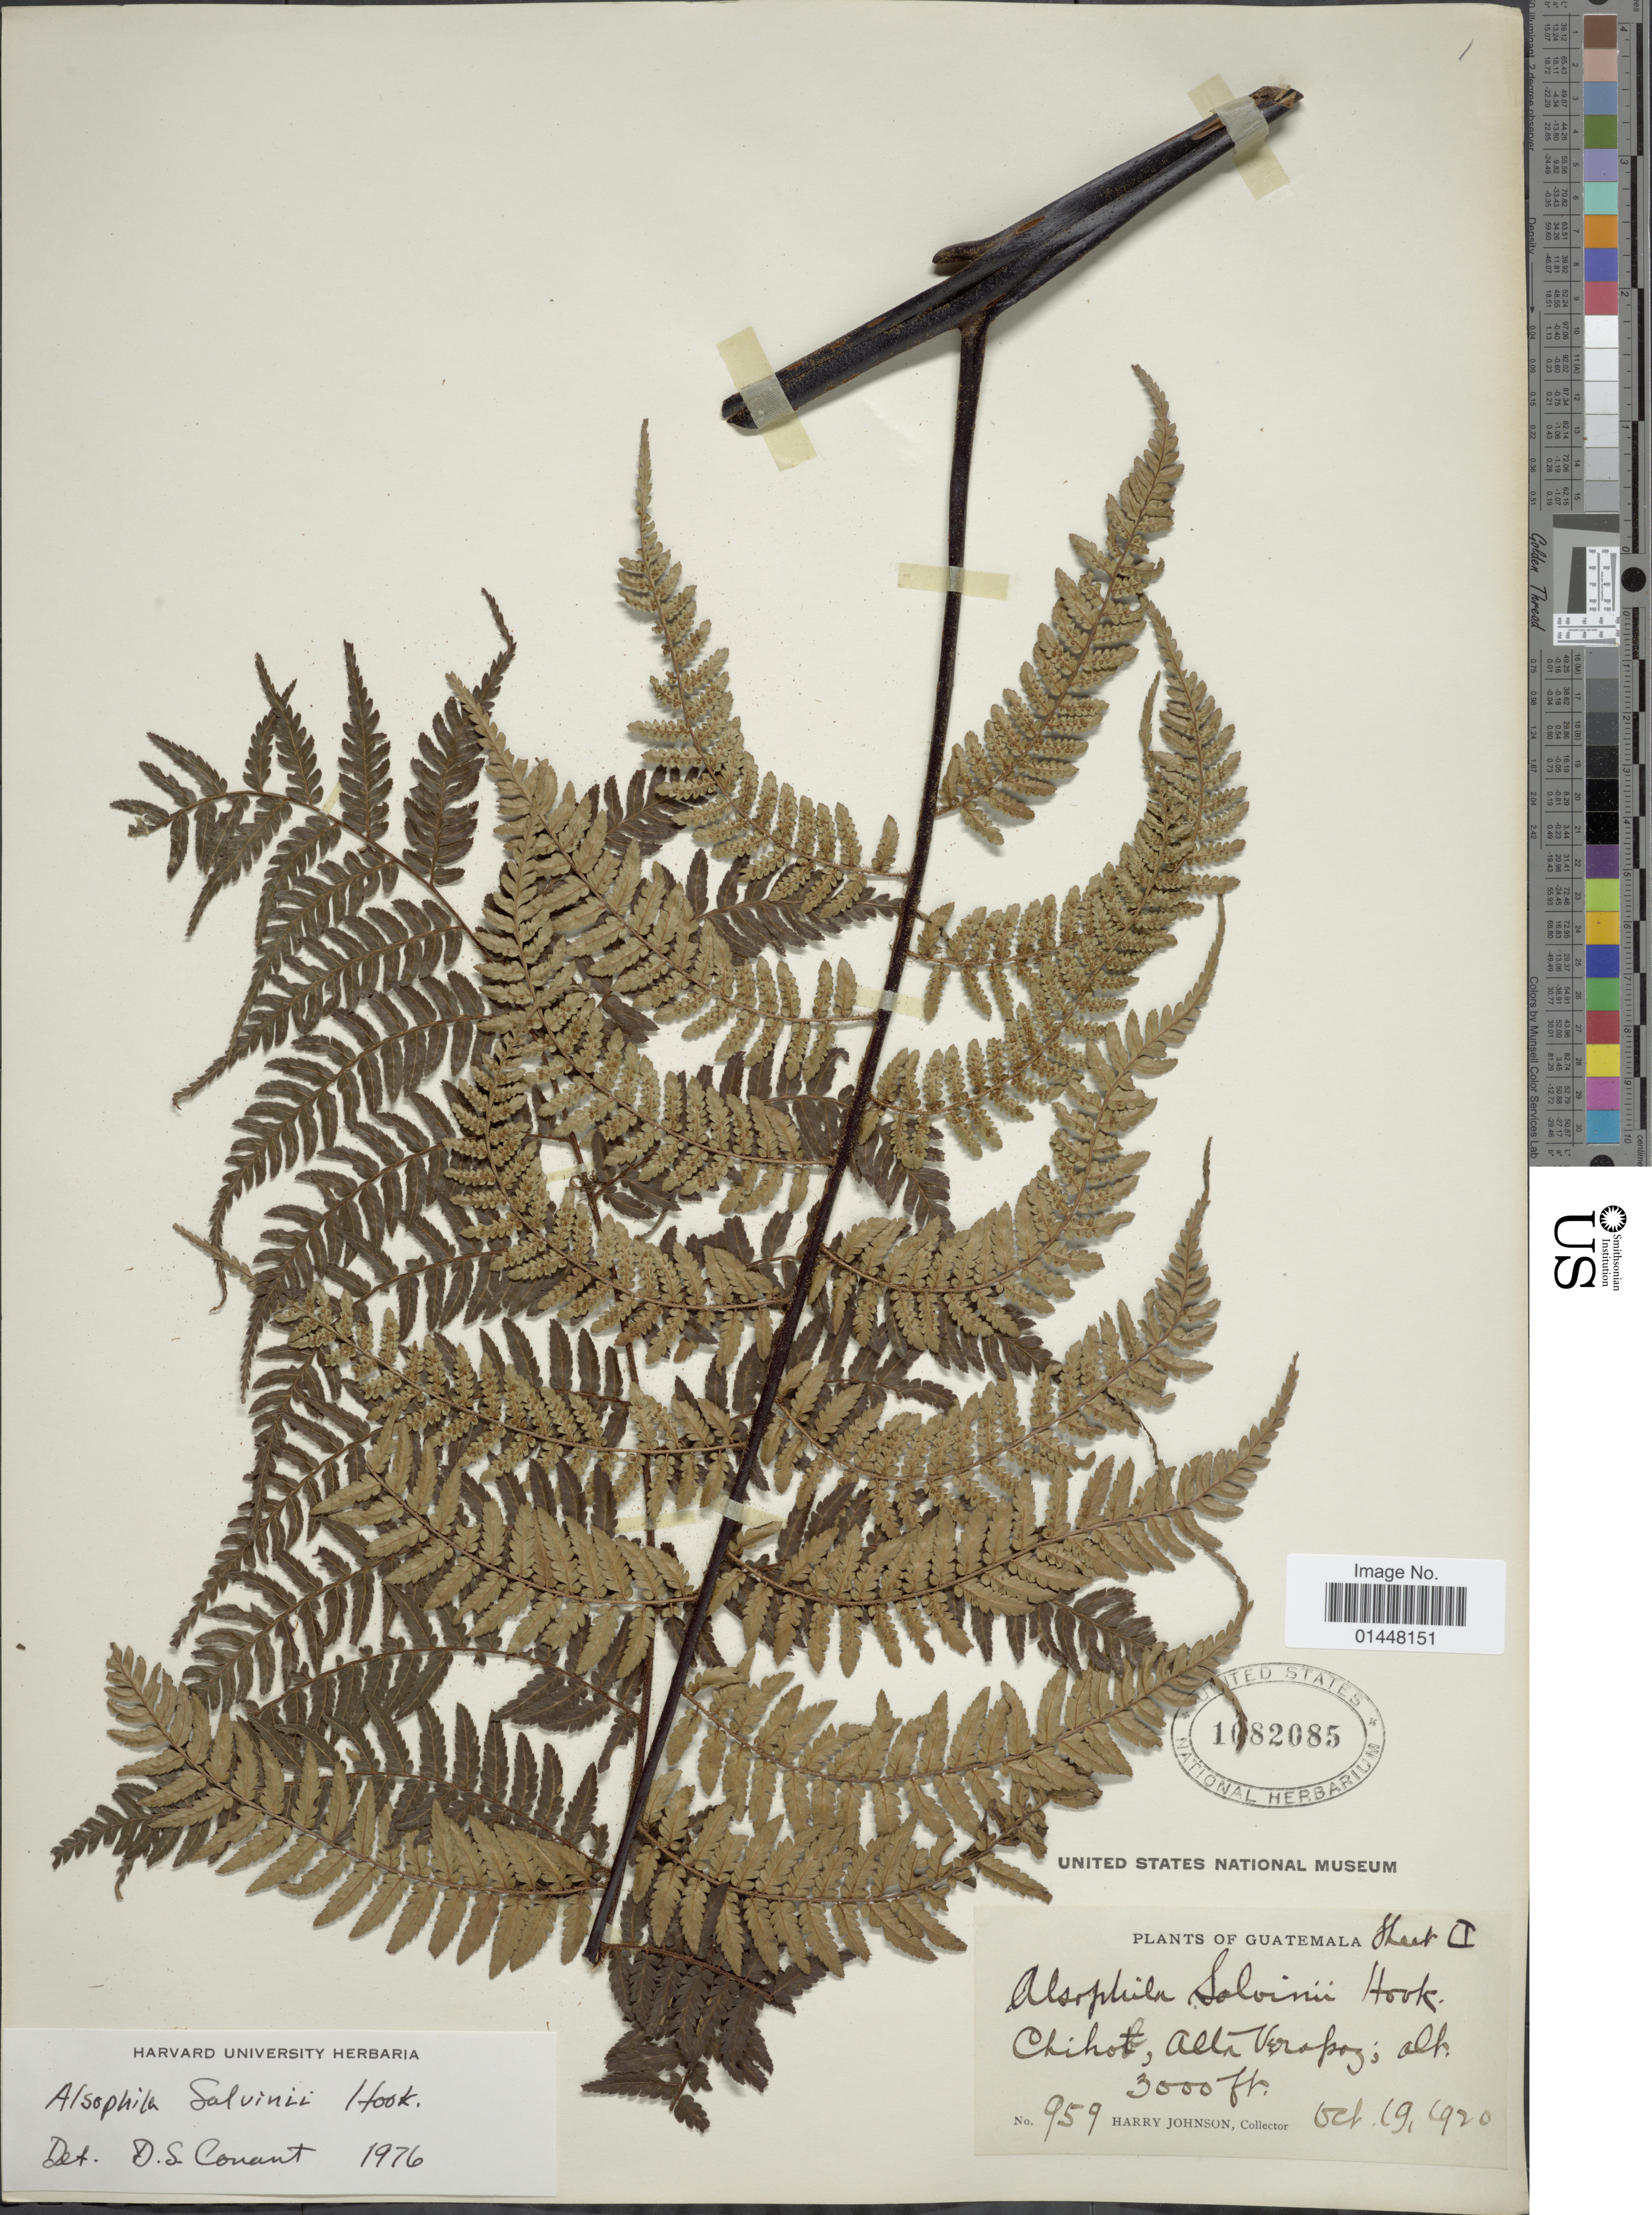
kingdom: Plantae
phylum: Tracheophyta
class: Polypodiopsida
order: Cyatheales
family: Cyatheaceae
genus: Gymnosphaera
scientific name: Gymnosphaera salvinii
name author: (Hook.)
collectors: H. Johnson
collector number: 959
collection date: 1920-10-19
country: Guatemala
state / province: Alta Verapaz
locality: Chihob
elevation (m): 914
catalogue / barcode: US 1082085